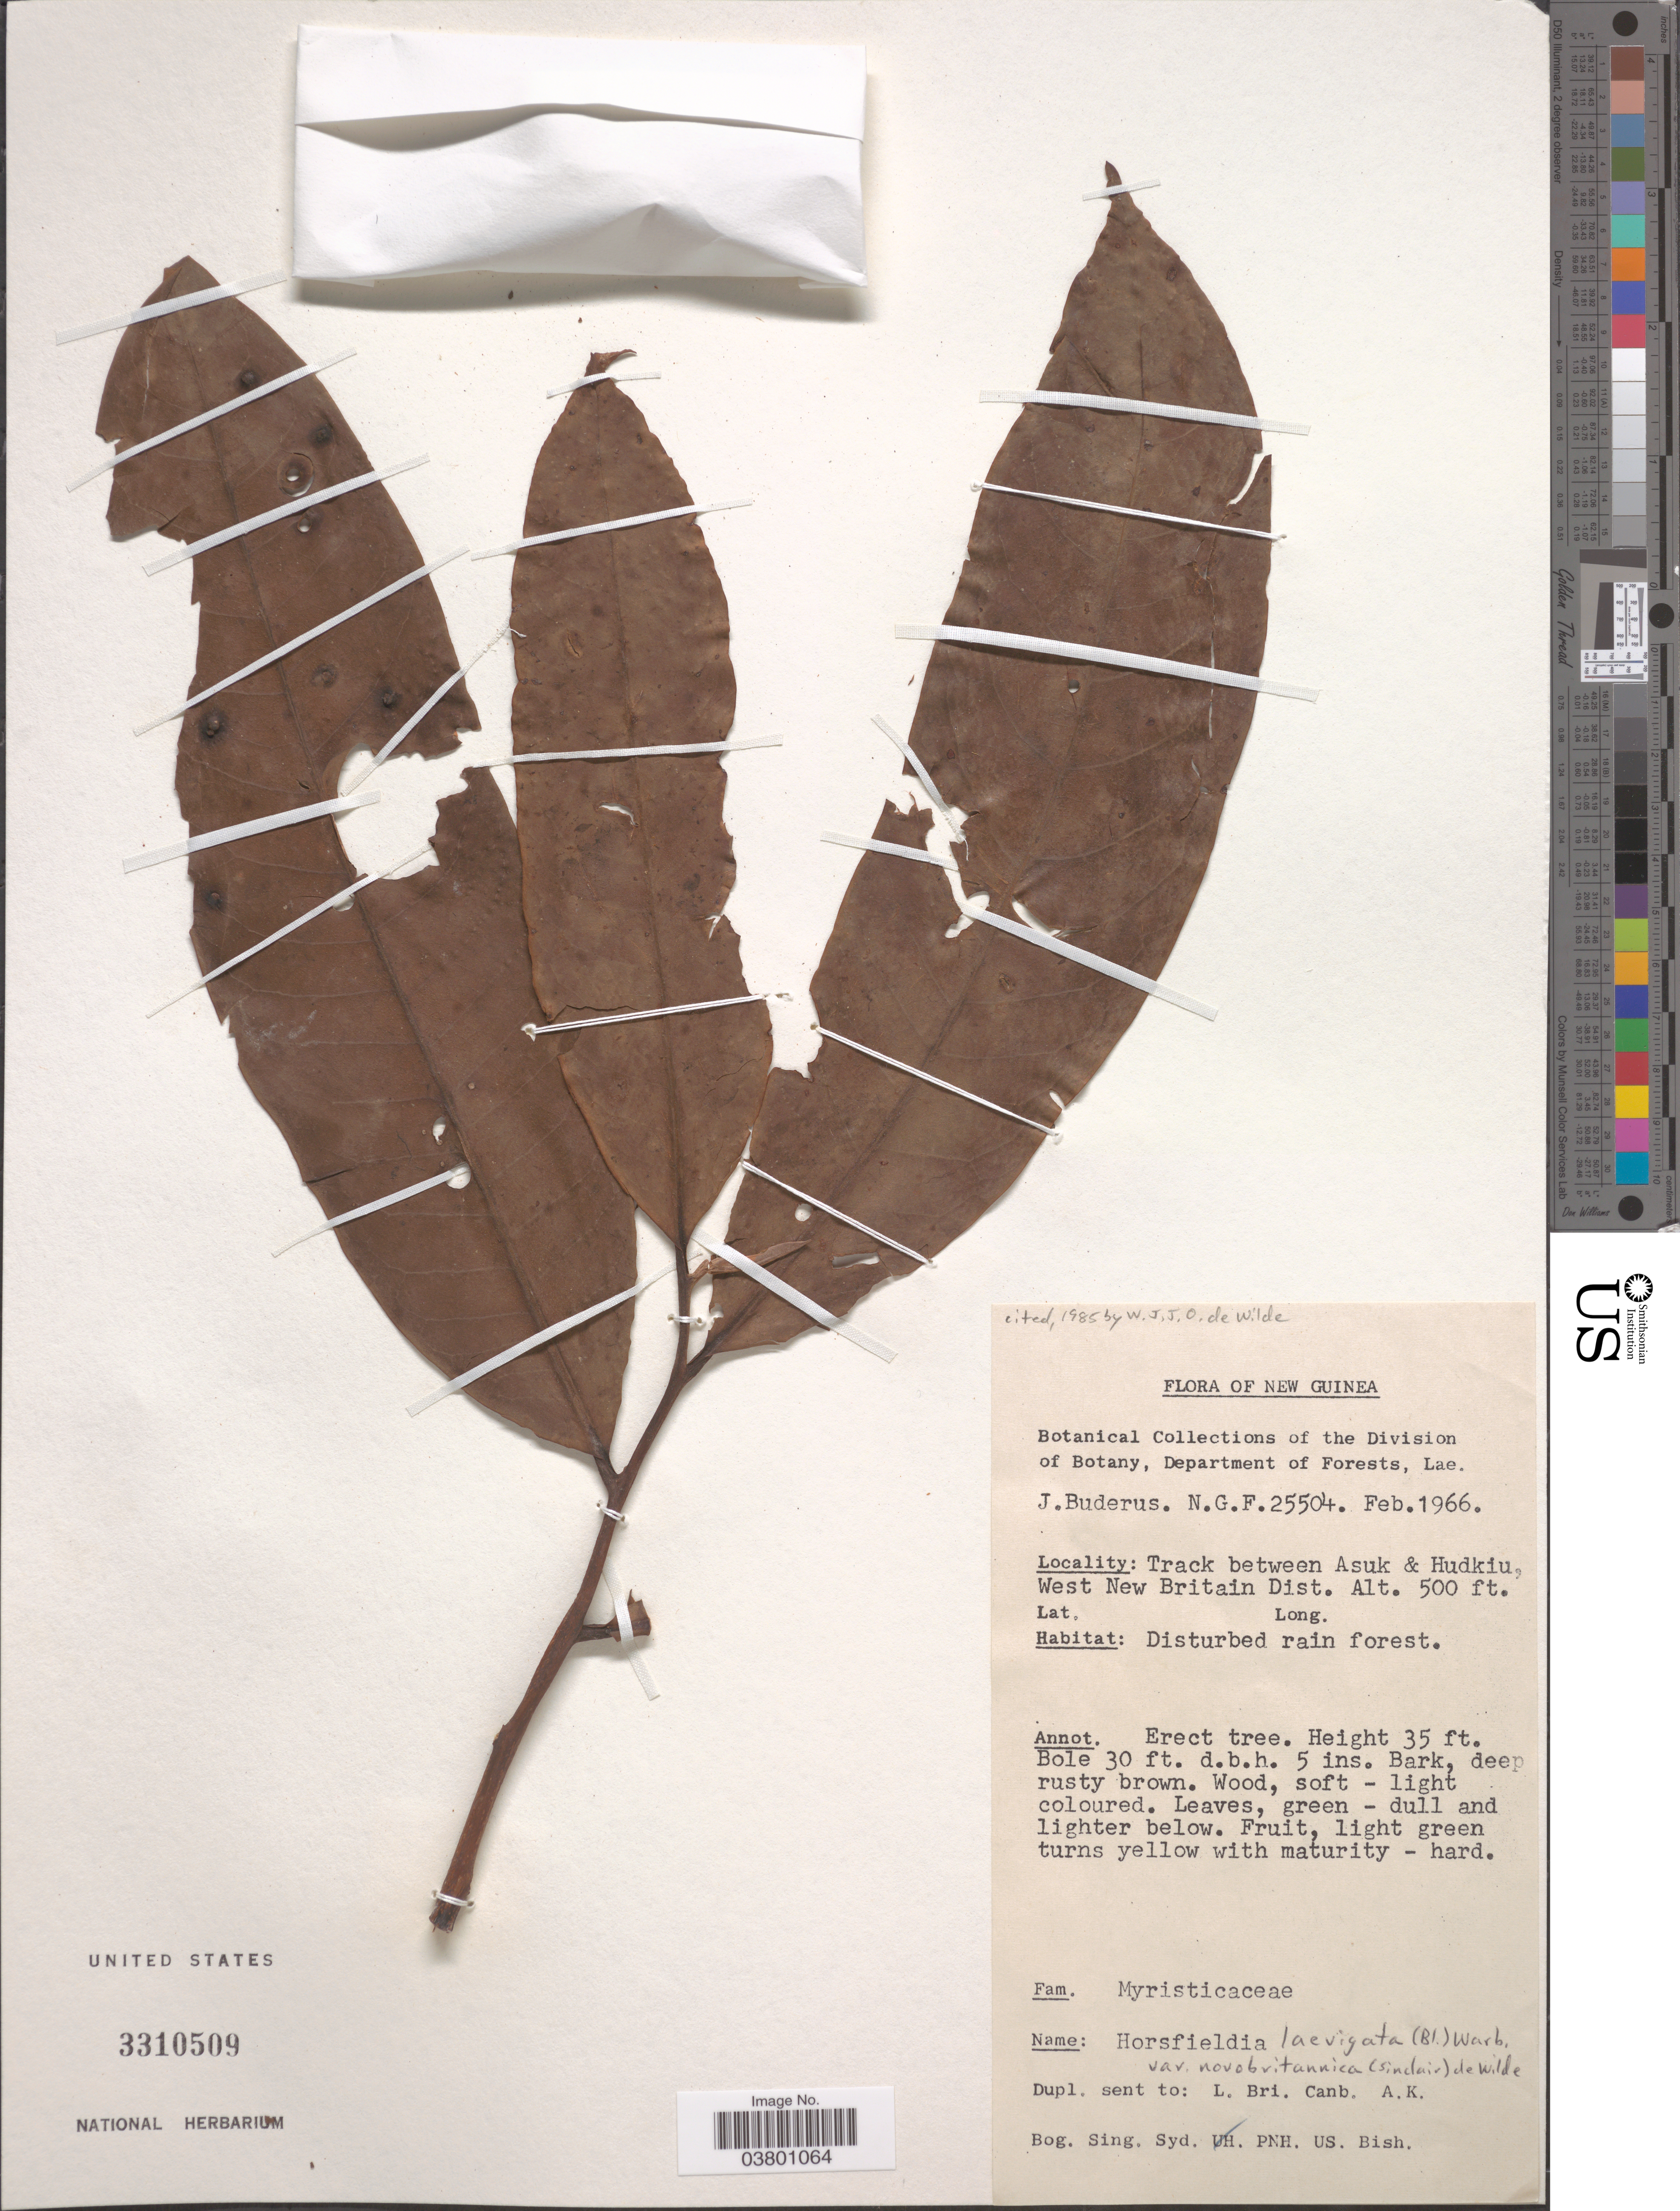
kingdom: Plantae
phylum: Tracheophyta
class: Magnoliopsida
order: Magnoliales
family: Myristicaceae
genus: Horsfieldia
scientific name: Horsfieldia laevigata var. novobritannica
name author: (J. Sinclair) W.J. de Wilde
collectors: J. Buderus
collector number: N.G.F.25504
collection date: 1966-02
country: Papua New Guinea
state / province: West New Britain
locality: New Guinea. Track between Asuk & Hudkiu, West New Britain Dist.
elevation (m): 152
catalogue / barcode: US 3310509